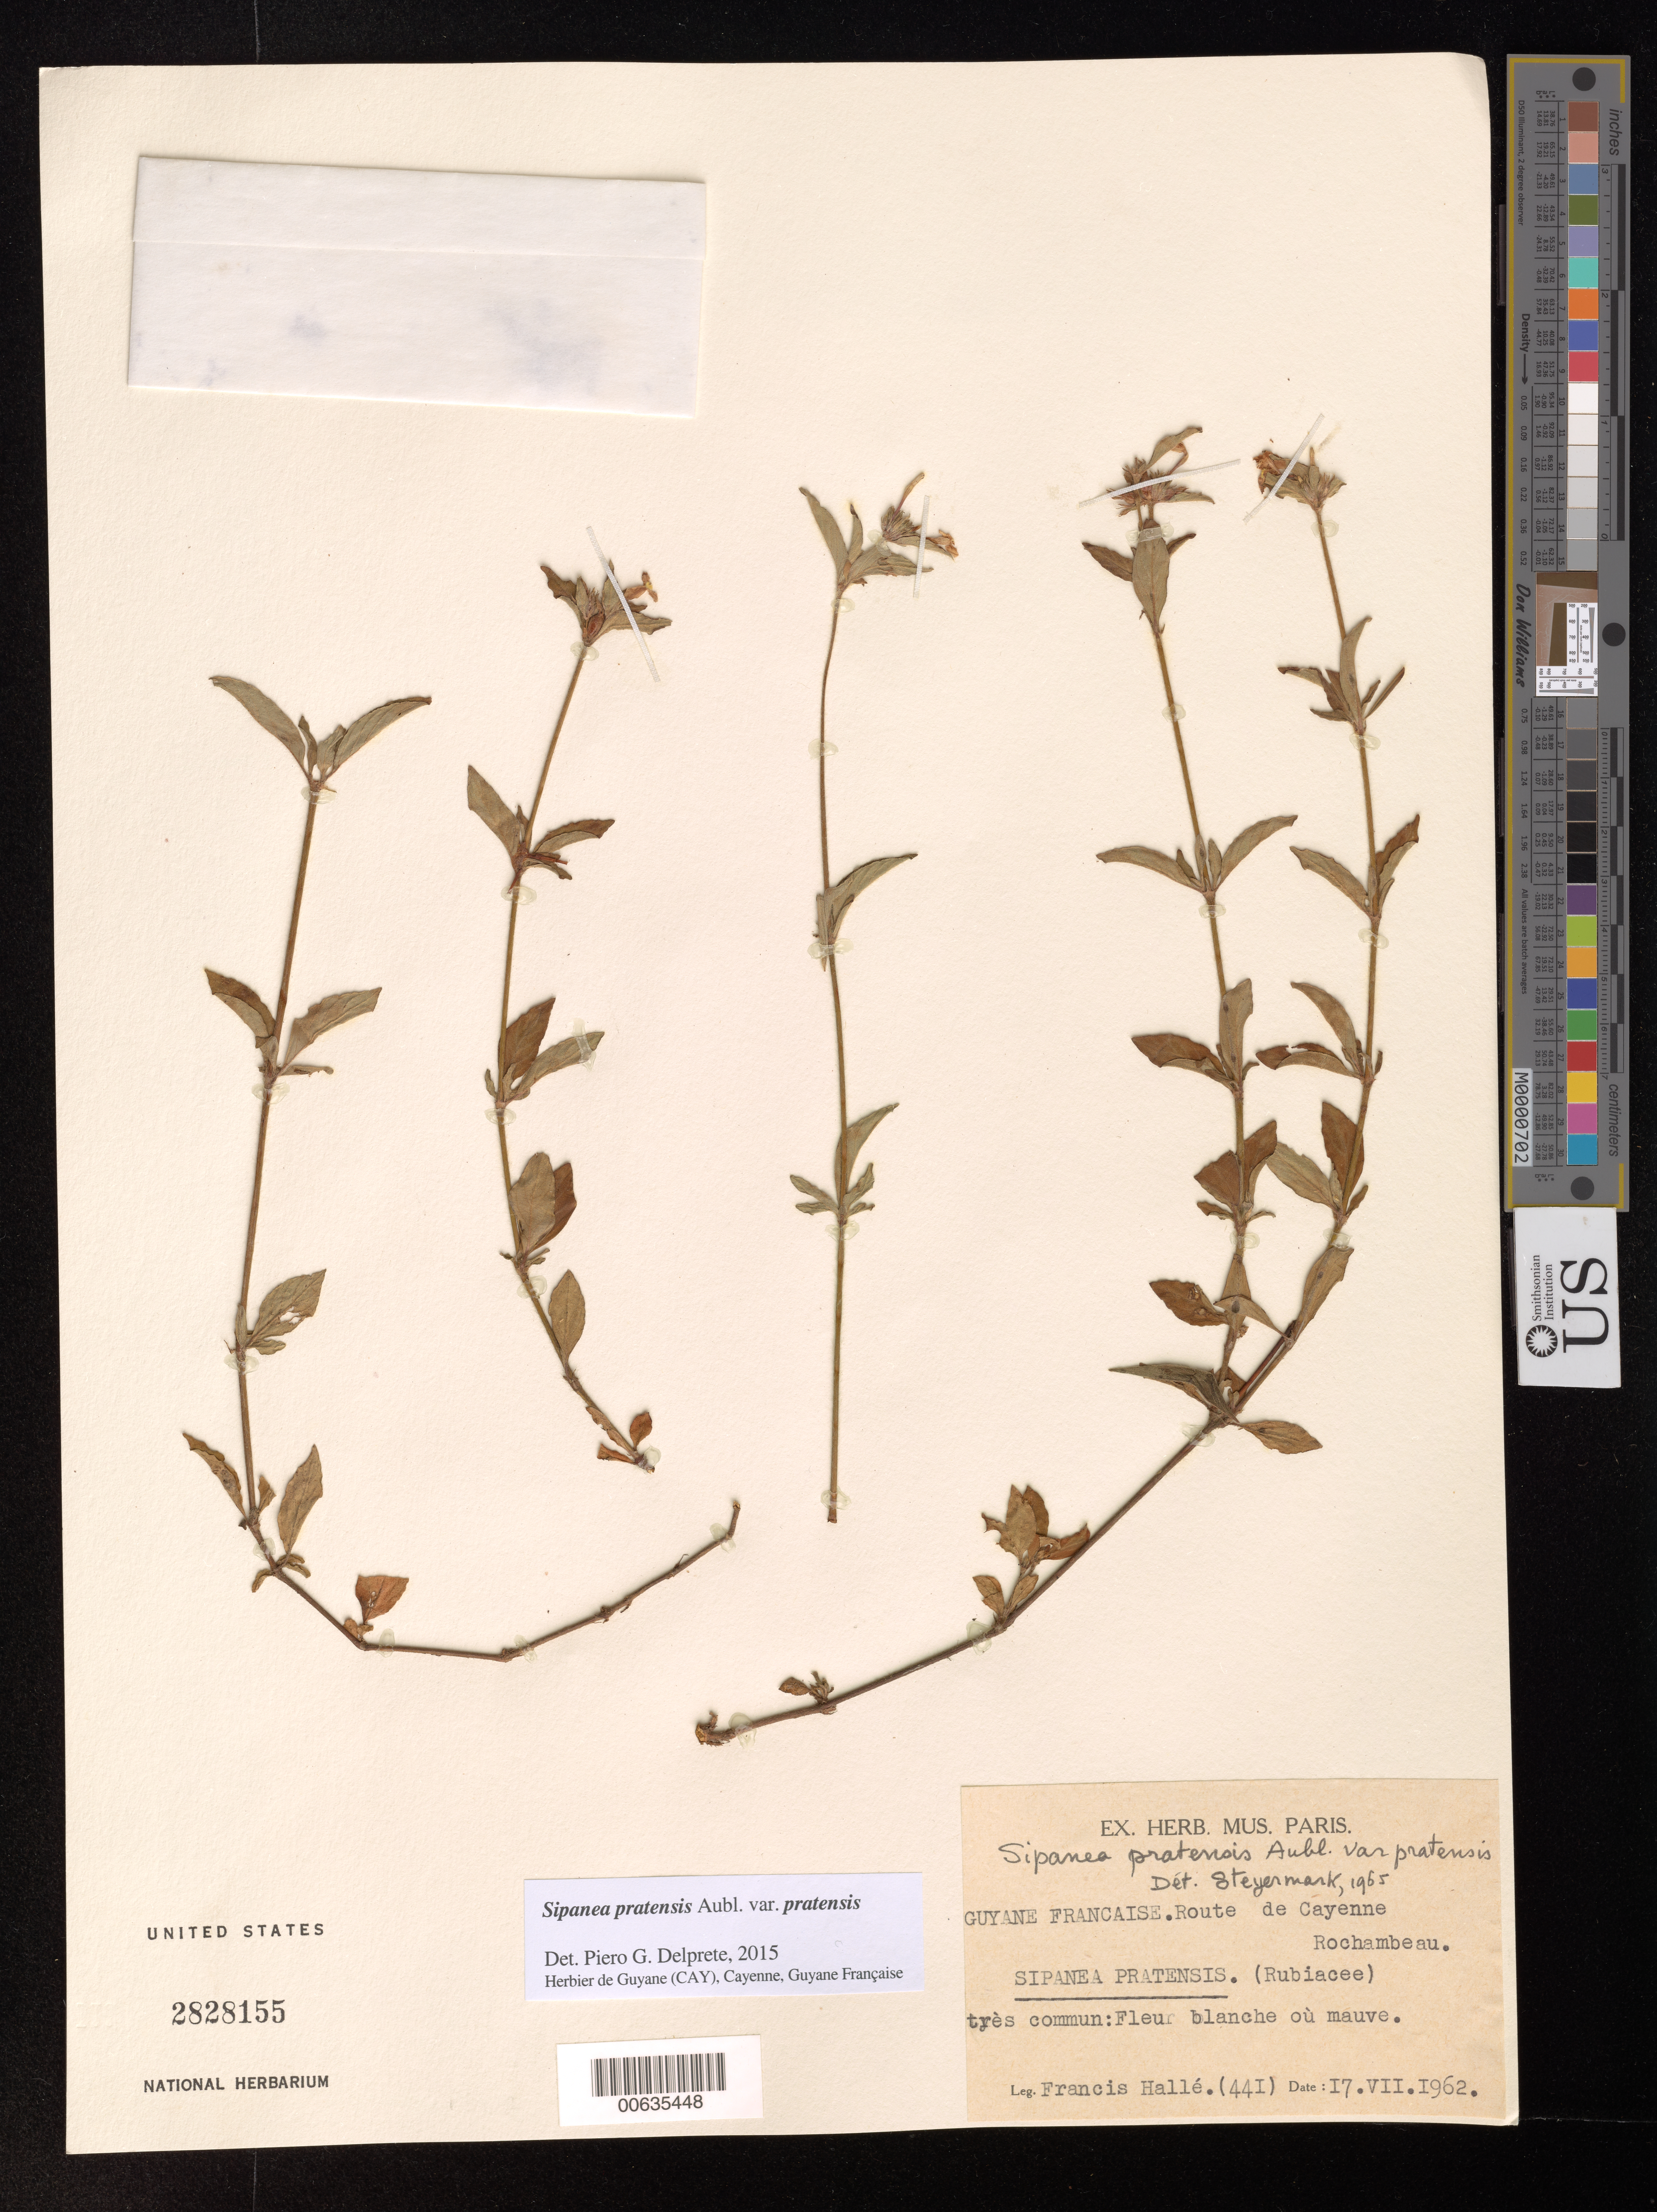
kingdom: Plantae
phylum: Tracheophyta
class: Magnoliopsida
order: Gentianales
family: Rubiaceae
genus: Sipanea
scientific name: Sipanea pratensis var. pratensis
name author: Aubl.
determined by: Steyermark, Julian A., (VEN)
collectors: F. Hallé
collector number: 441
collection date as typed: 17-Jul-62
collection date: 1962-07-17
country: French Guiana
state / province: Cayenne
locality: Cayenne-Rochambeau Route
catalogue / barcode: US 2828155